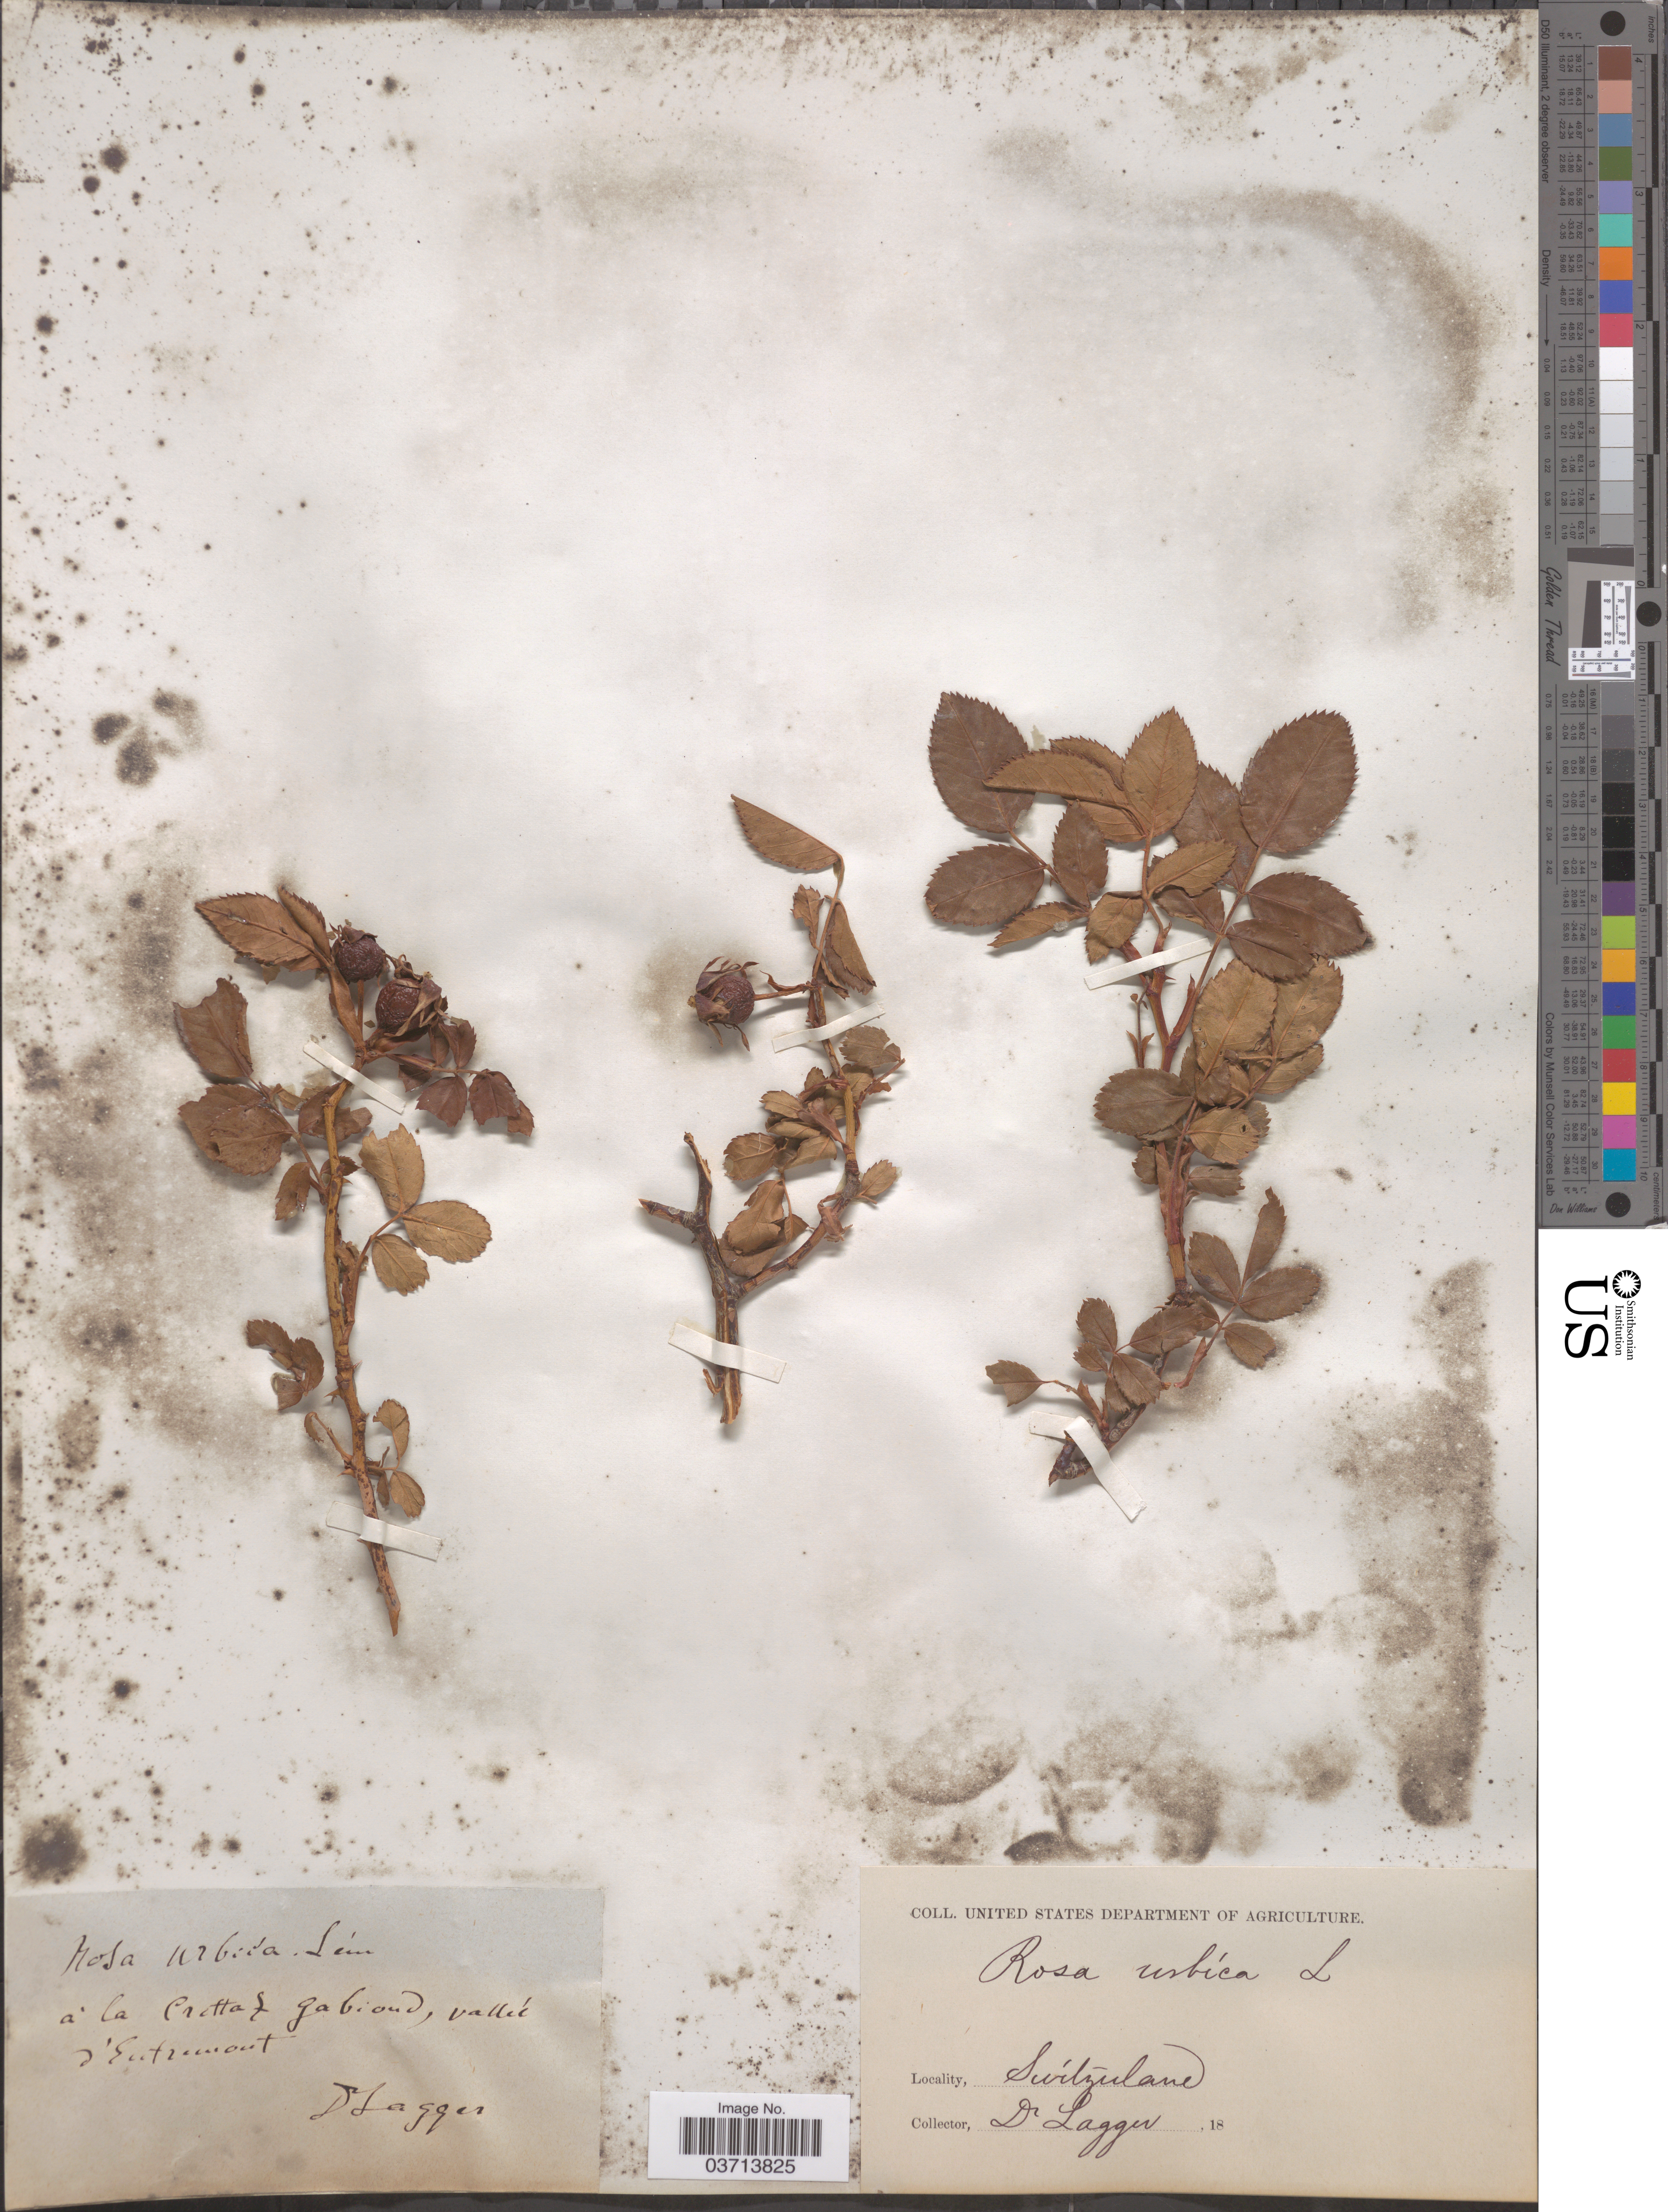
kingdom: Plantae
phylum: Tracheophyta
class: Magnoliopsida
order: Rosales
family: Rosaceae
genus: Rosa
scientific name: Rosa urbica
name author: Léman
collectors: F. J. Lagger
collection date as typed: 18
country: Switzerland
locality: Á la Crettaz gabioud, valleé d'Entremont.